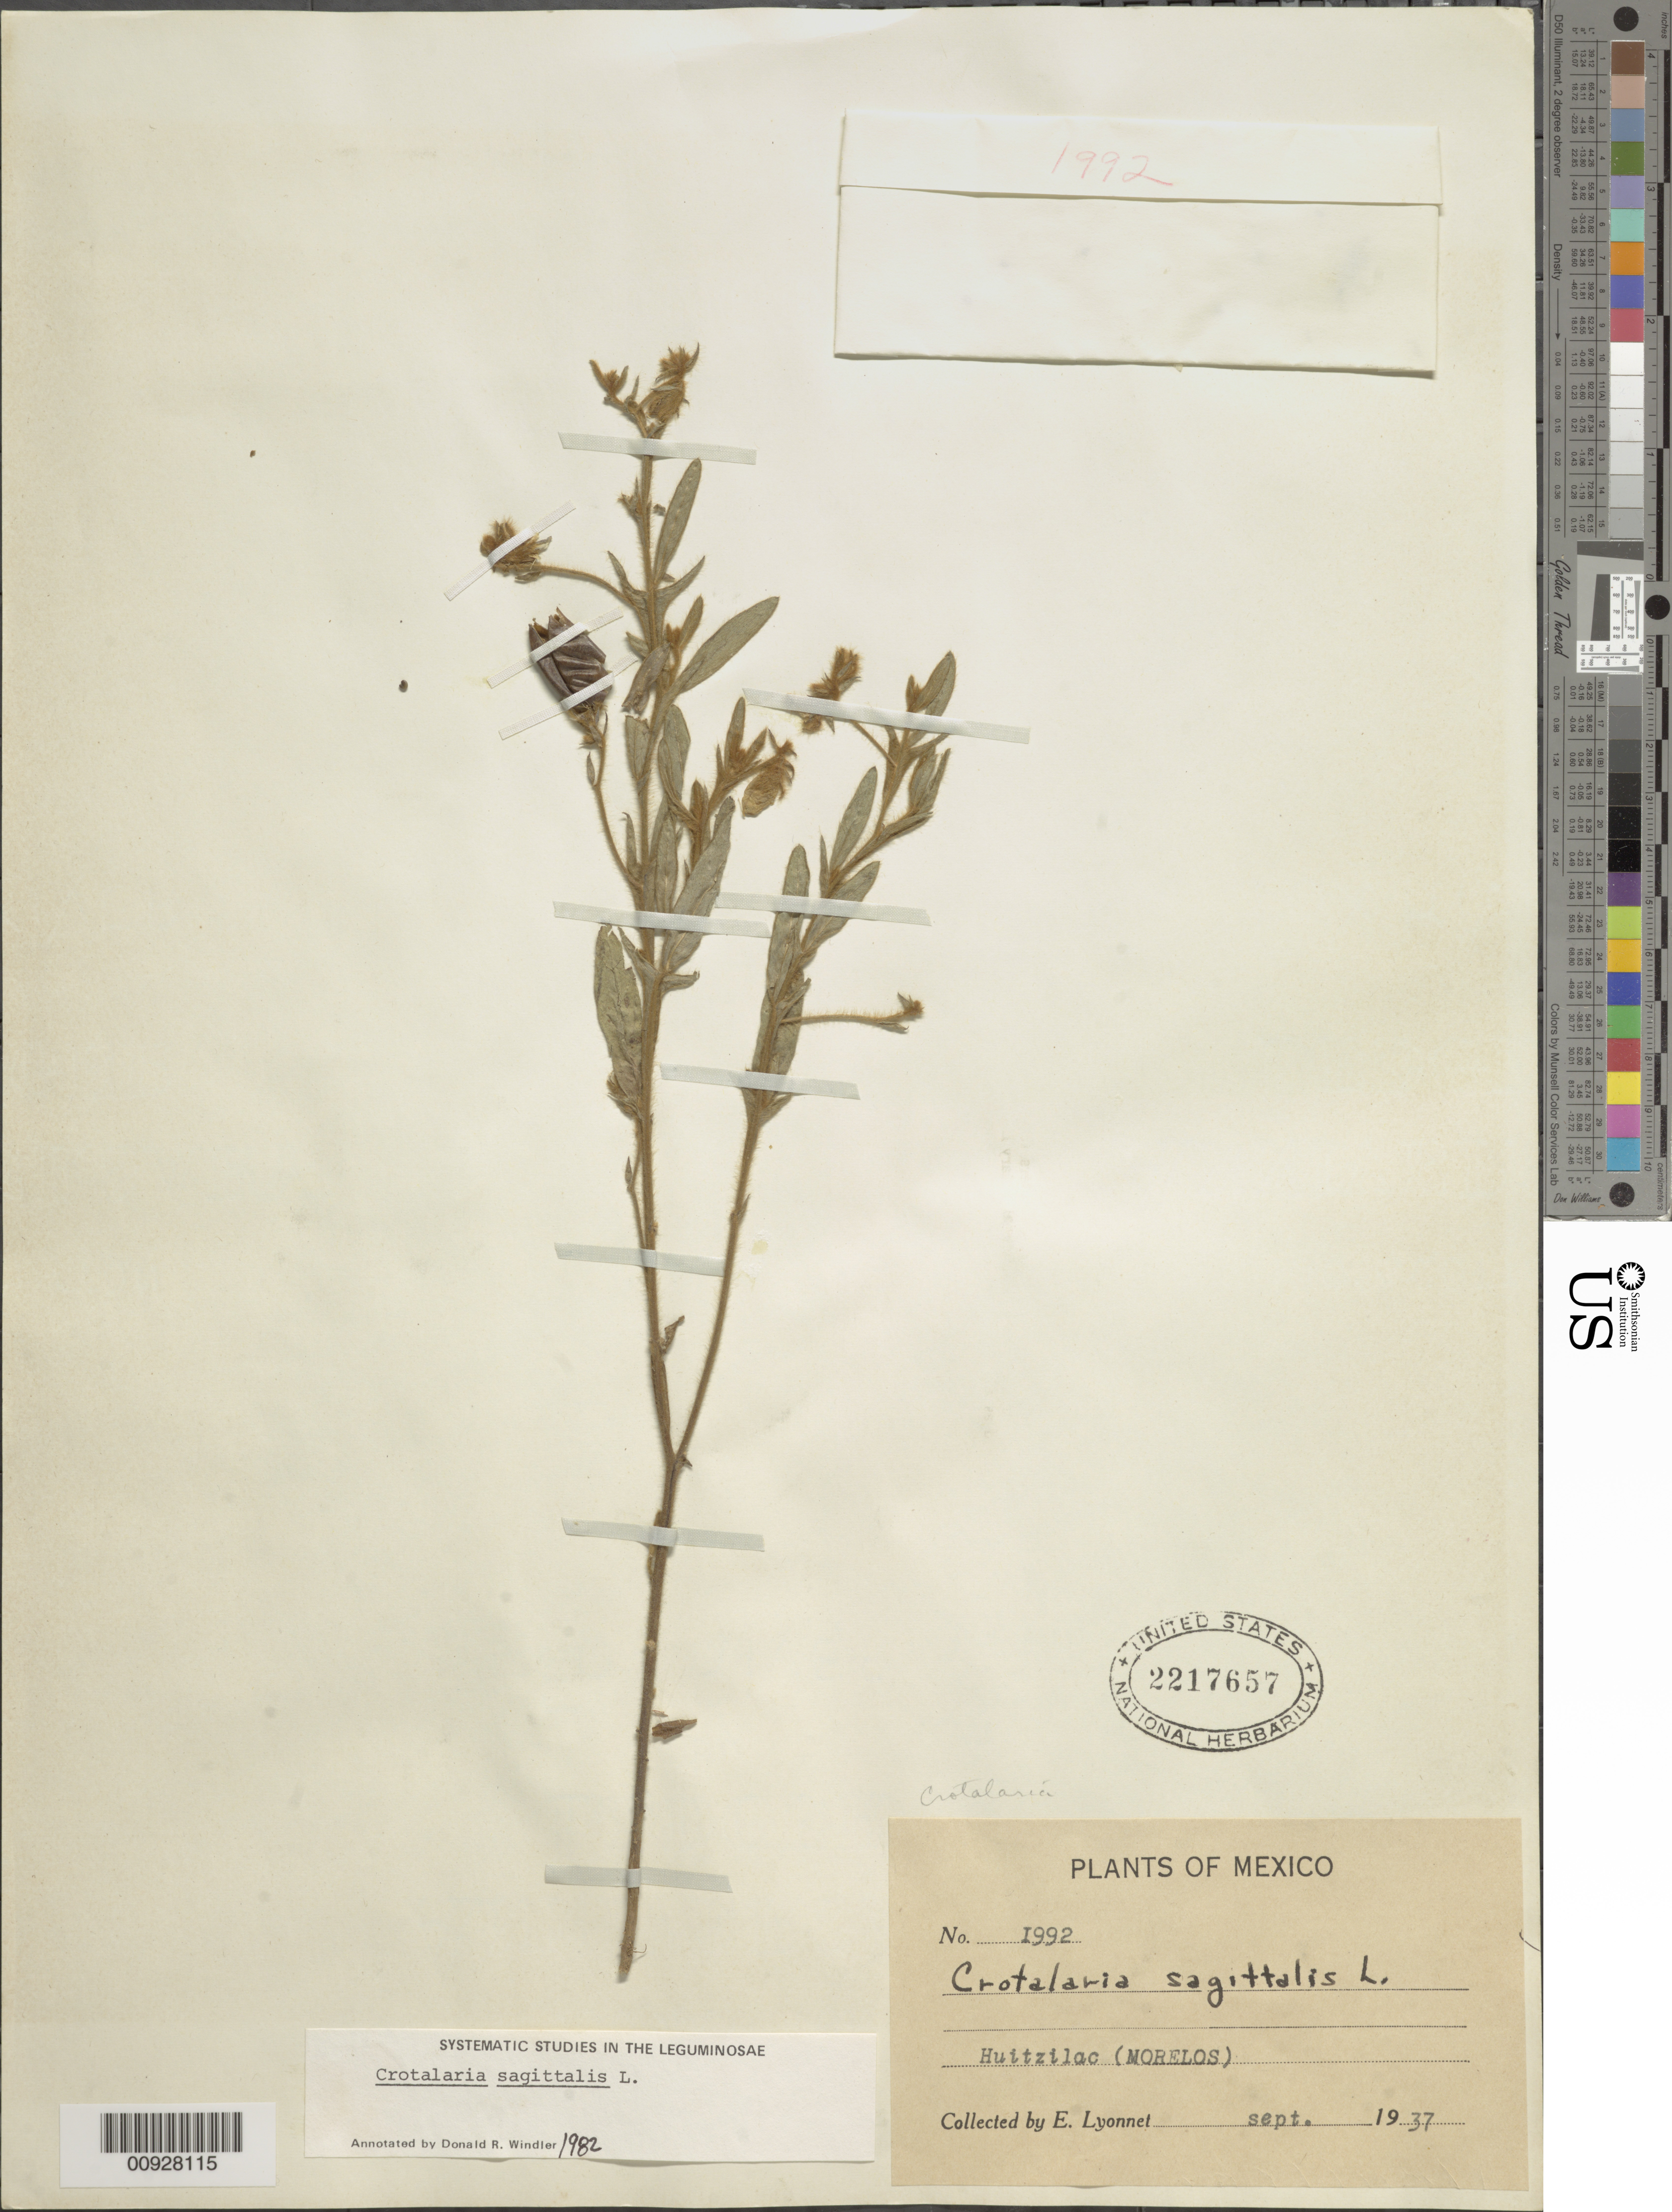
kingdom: Plantae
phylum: Tracheophyta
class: Magnoliopsida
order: Fabales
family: Fabaceae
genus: Crotalaria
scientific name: Crotalaria sagittalis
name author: L.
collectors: Bro. E. Lyonnet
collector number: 1992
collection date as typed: Sep 1937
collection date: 1937-09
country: Mexico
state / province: Morelos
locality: Huitzilac (Morelos).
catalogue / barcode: US 2217657